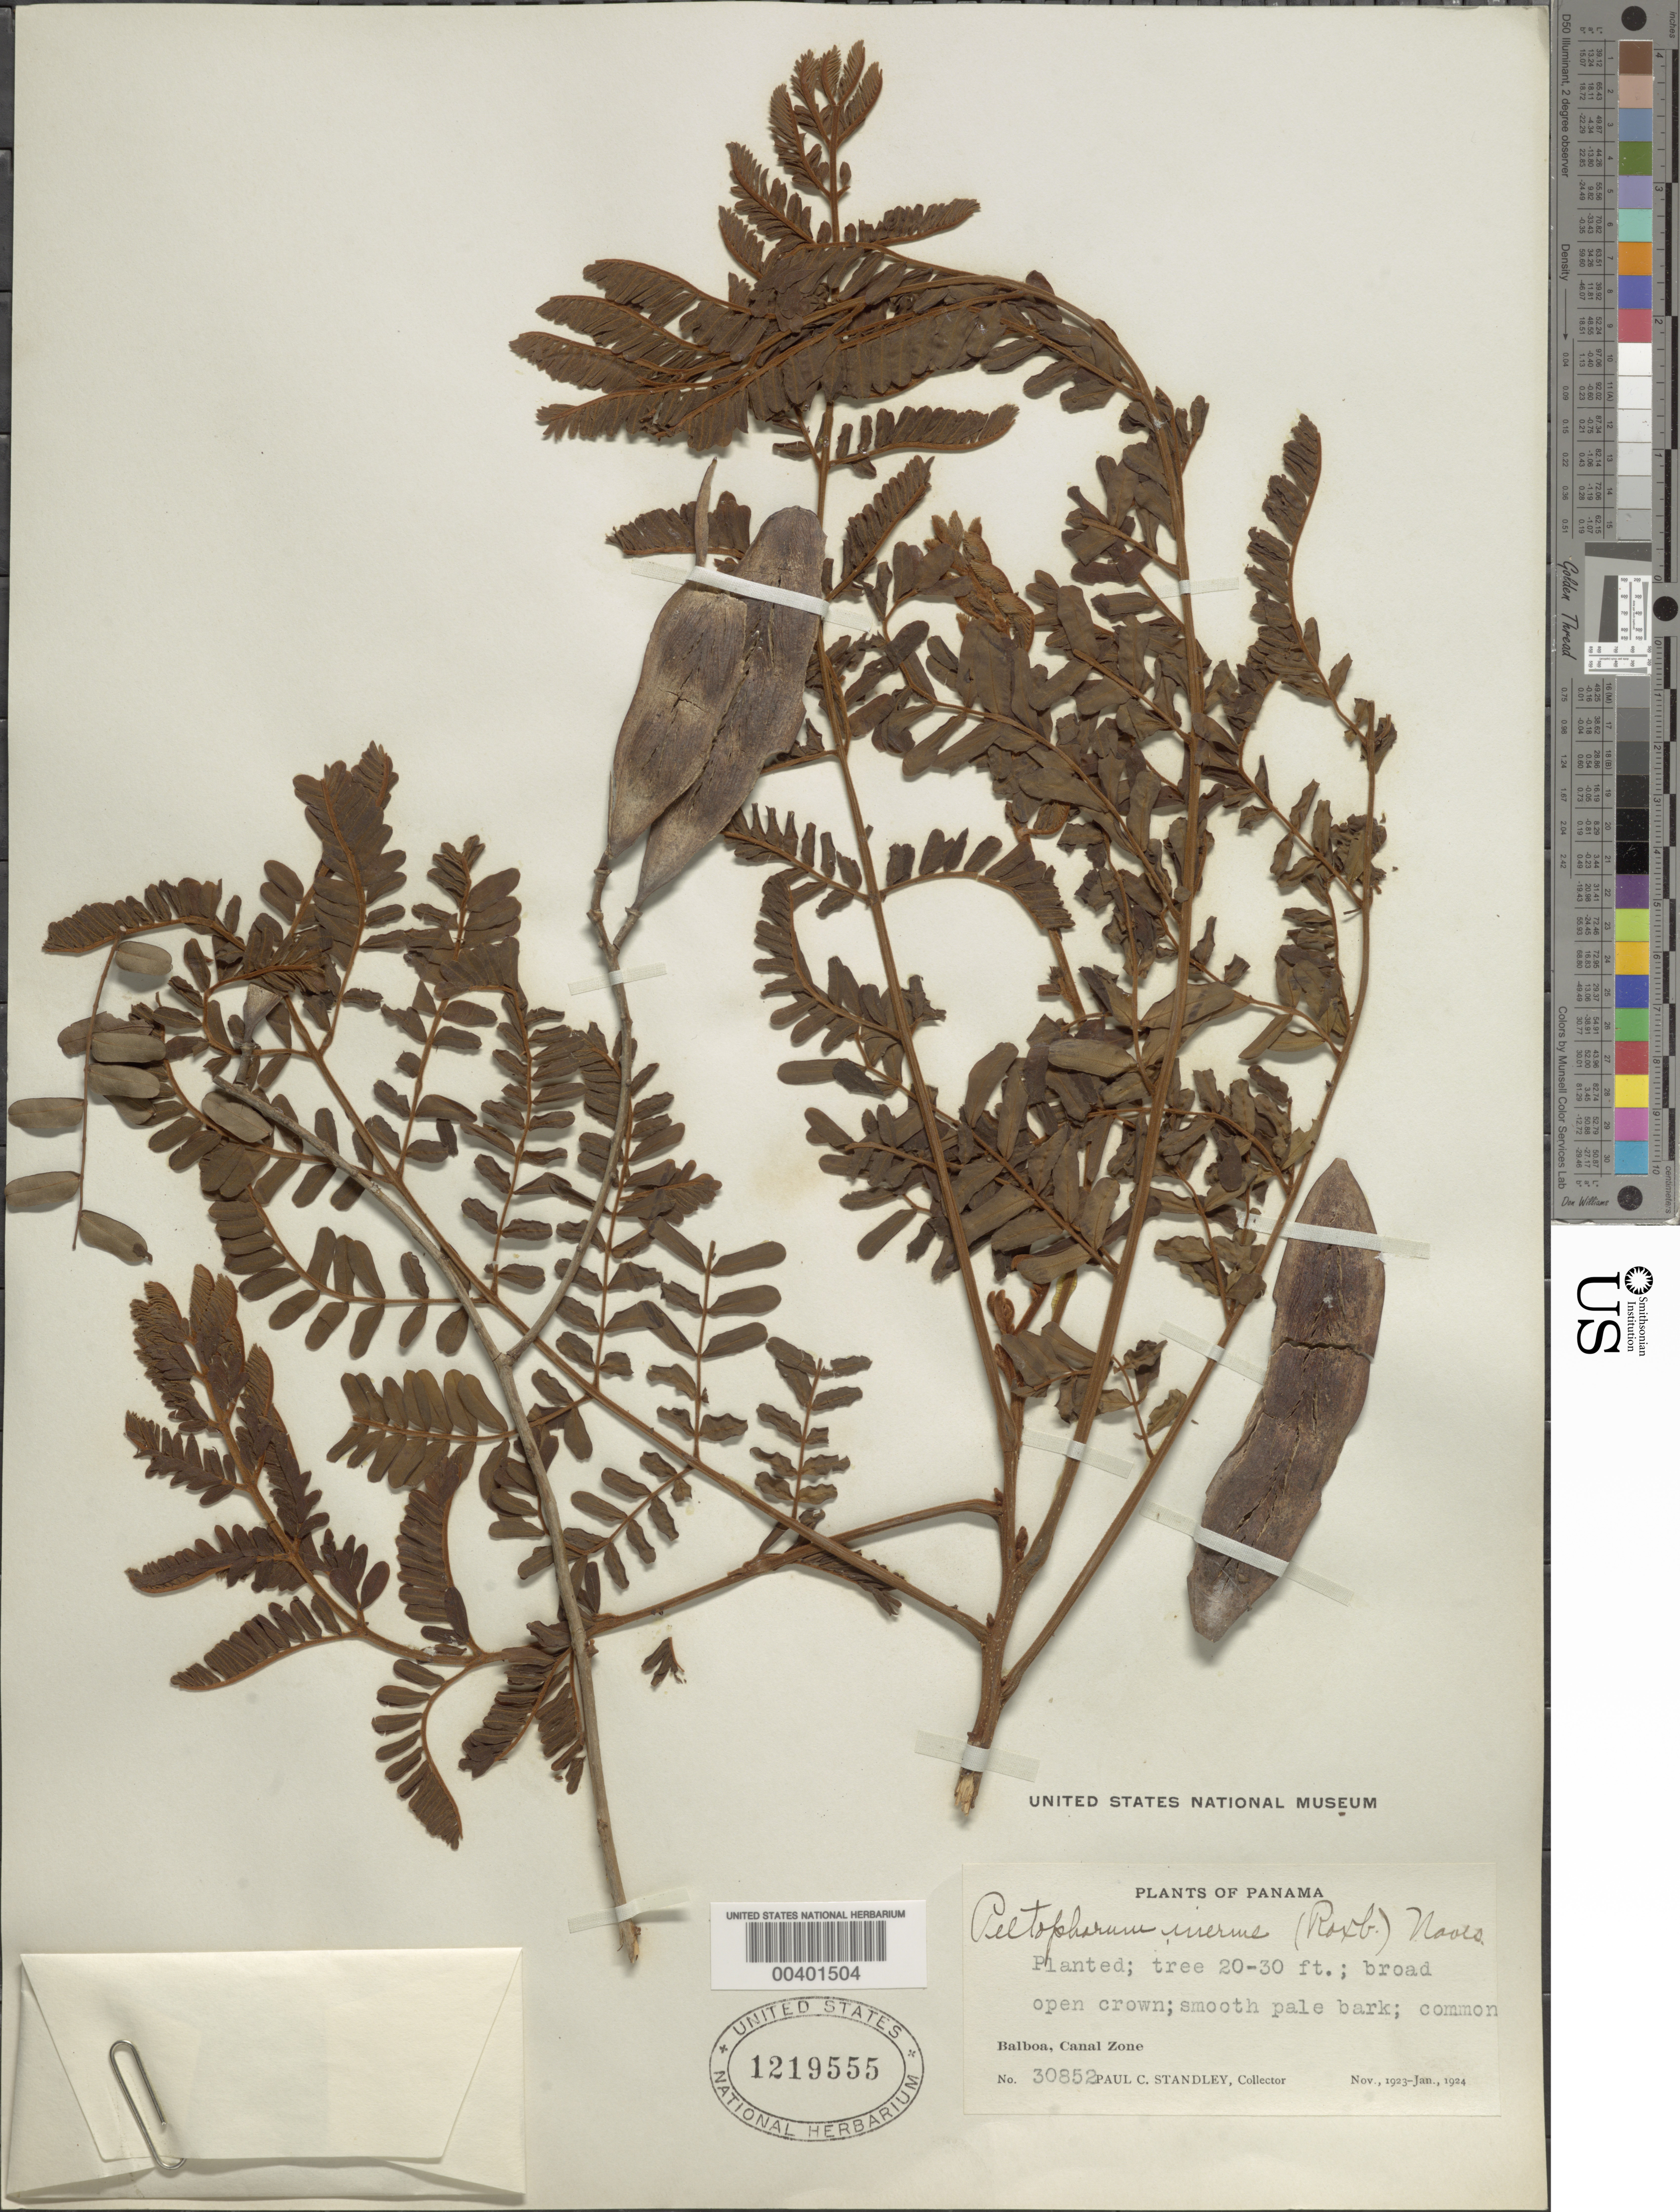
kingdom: Plantae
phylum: Tracheophyta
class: Magnoliopsida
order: Fabales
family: Fabaceae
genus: Peltophorum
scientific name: Peltophorum pterocarpum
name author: (DC.) Backer ex K. Heyne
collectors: P. C. Standley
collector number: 30852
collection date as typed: Nov 1923 to -- Jan 1924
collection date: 1923-11/1924-01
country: Panama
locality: Balboa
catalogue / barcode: US 1219555